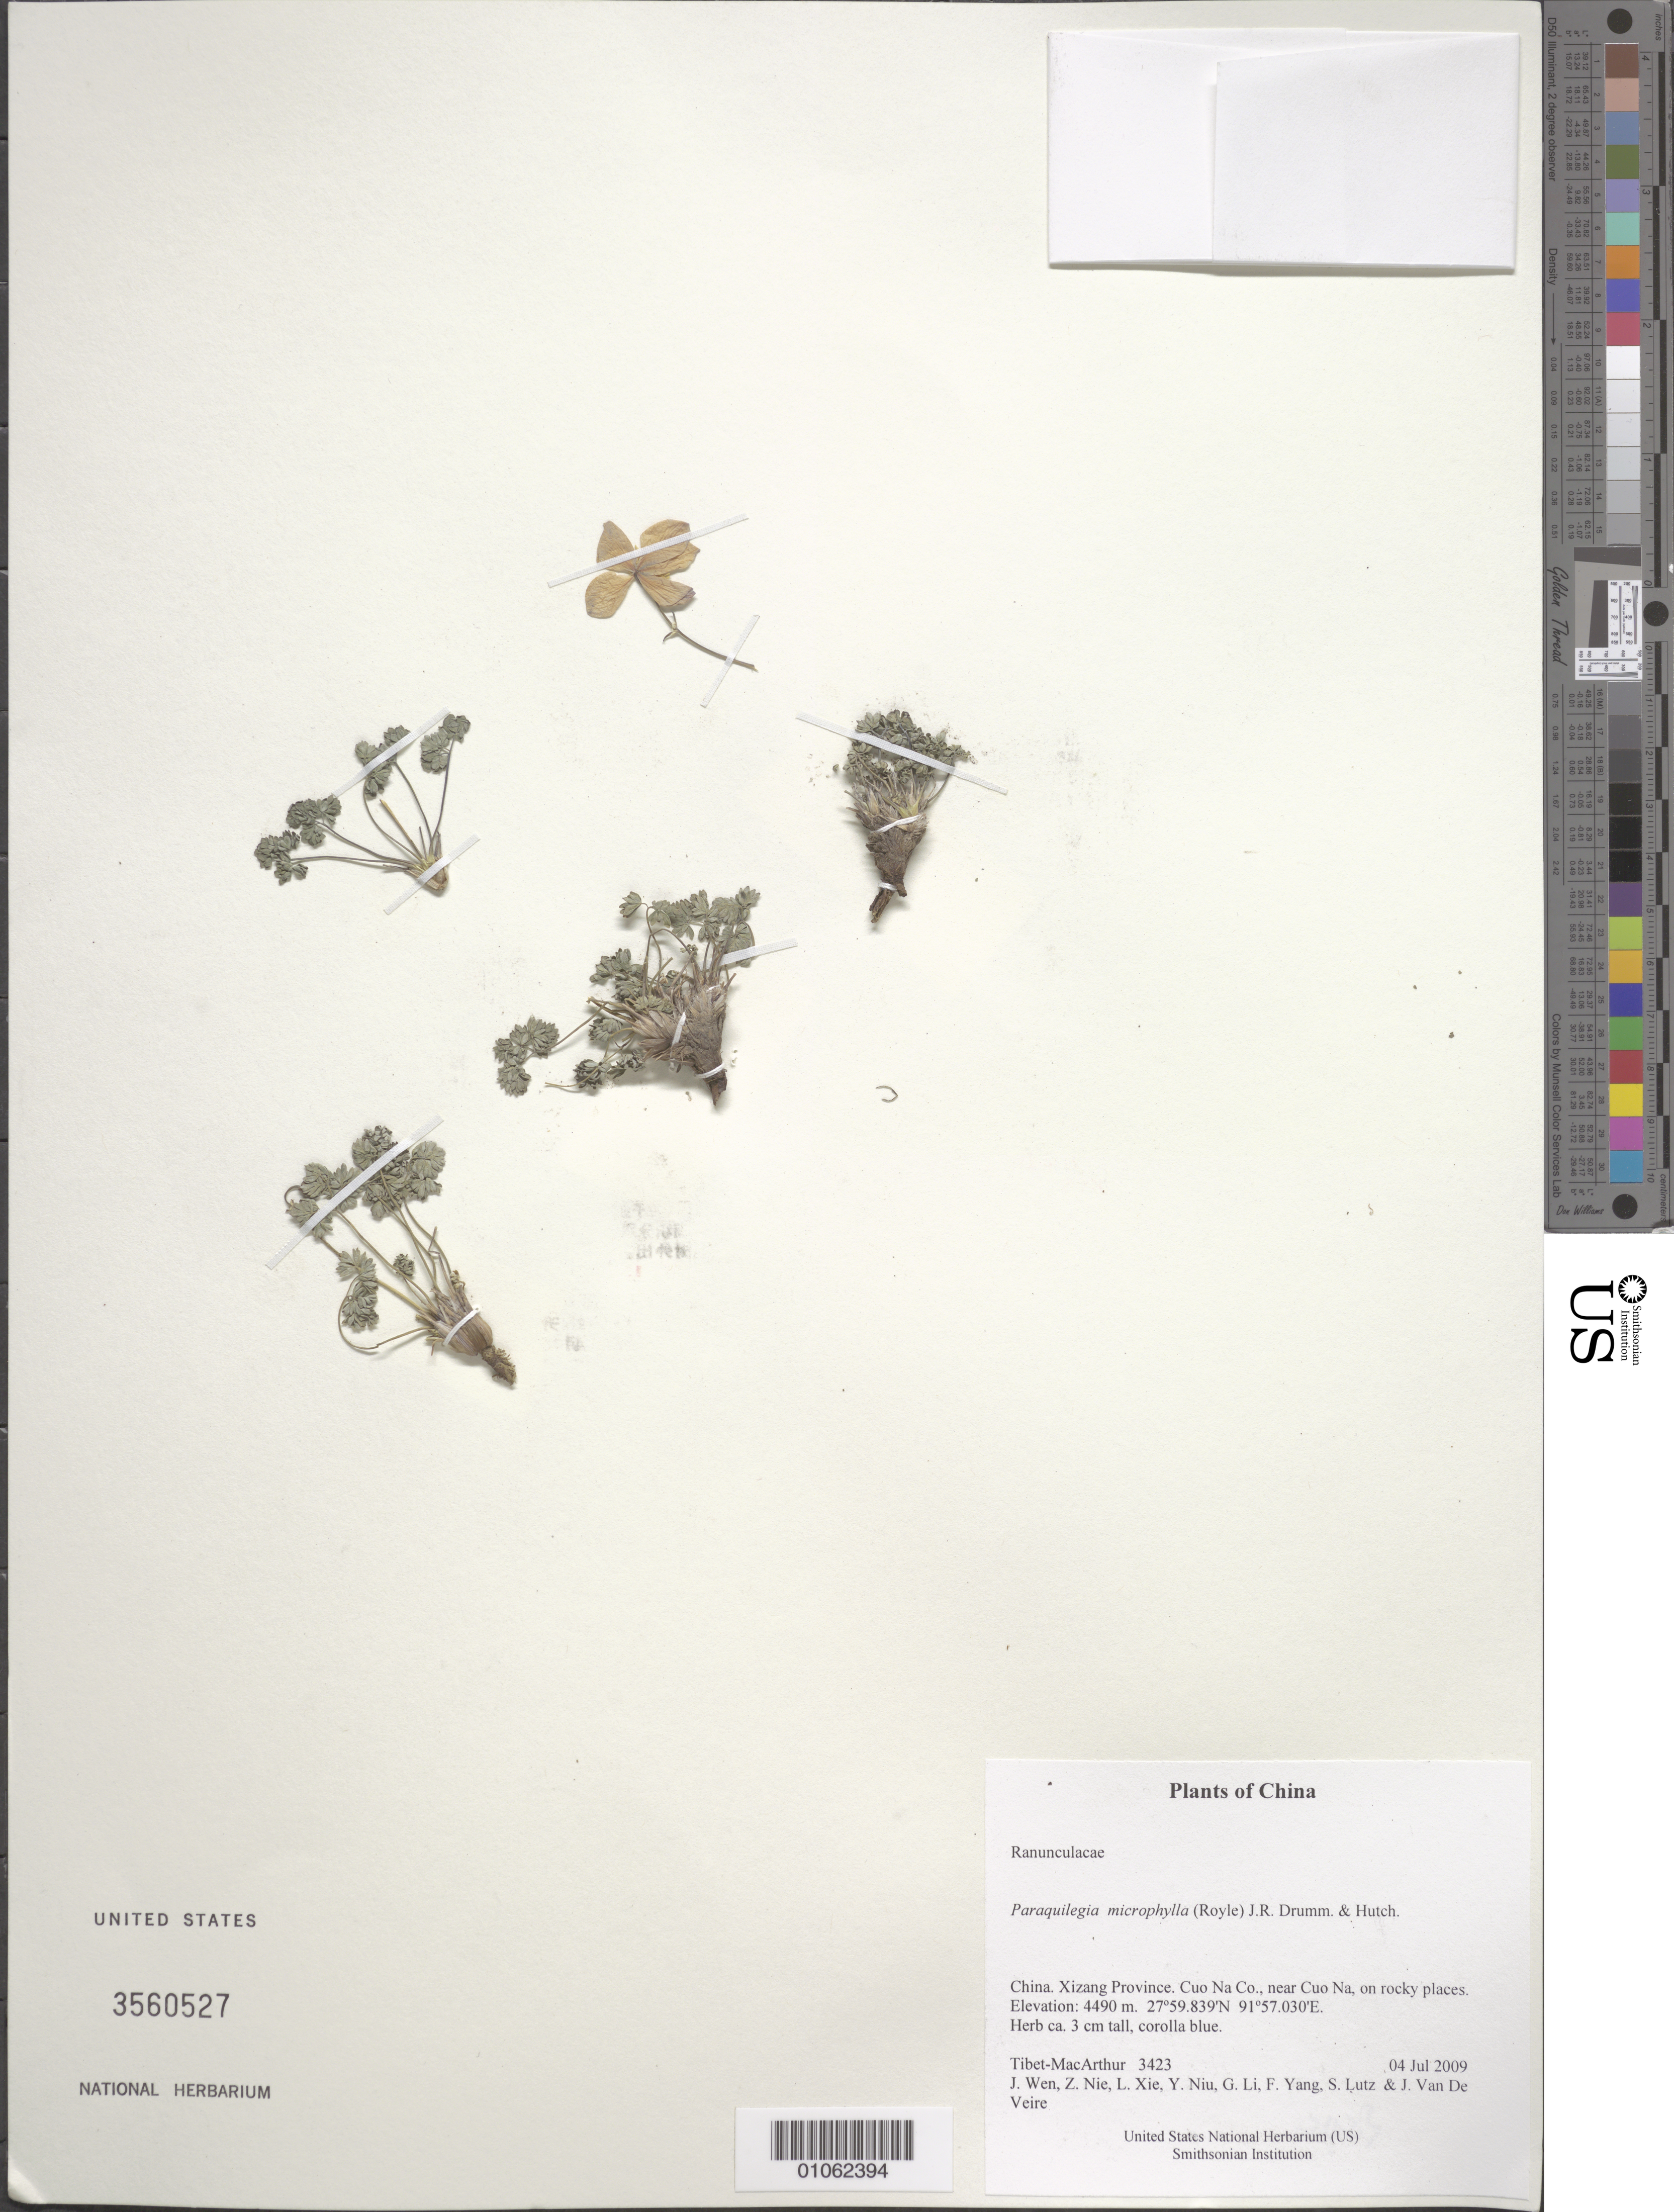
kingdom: Plantae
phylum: Tracheophyta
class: Magnoliopsida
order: Ranunculales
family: Ranunculaceae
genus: Paraquilegia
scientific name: Paraquilegia microphylla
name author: (Royle) J.R. Drumm. & Hutch.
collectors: Tibet-MacArthur, J. Wen, Z. Nie, L. Xie, Y. Niu, G. Li, F. Yang, S. Lutz & J. Van De Veire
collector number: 3423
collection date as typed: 04 Jul 2009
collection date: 2009-07-04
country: China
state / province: Xizang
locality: Cuo Na Co., near Cuo Na, on rocky places.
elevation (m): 4490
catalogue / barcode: US 3560527